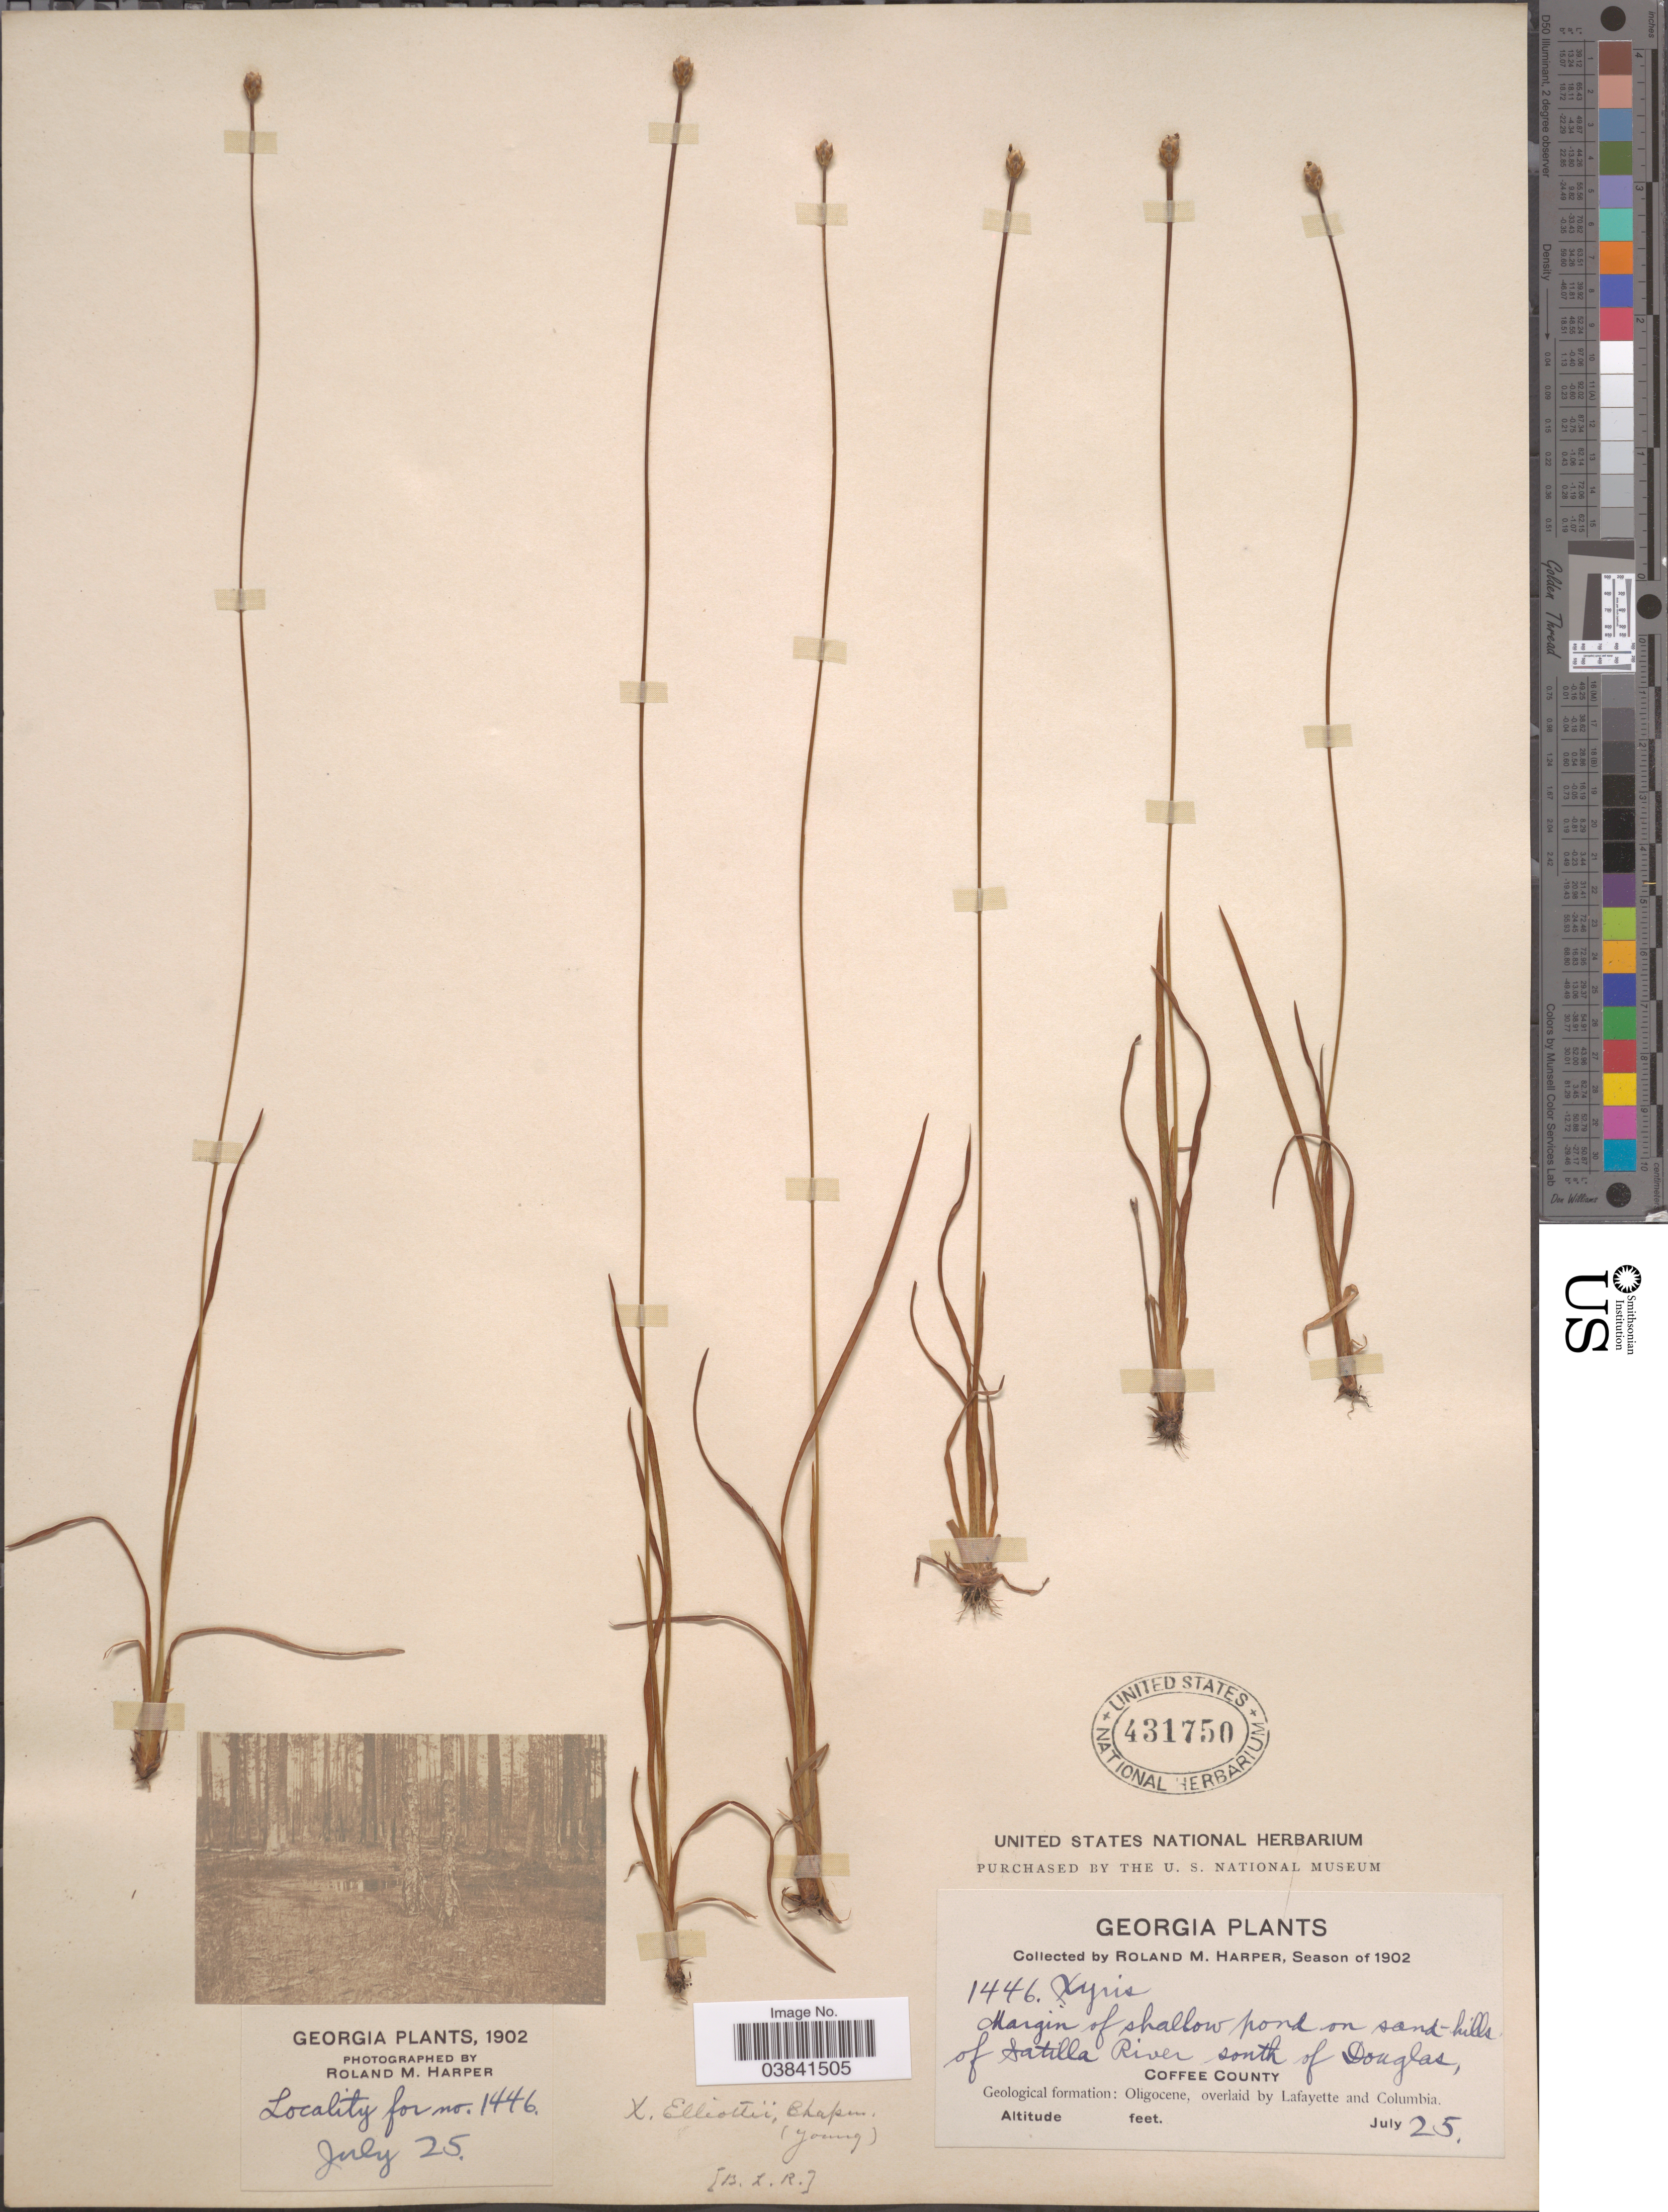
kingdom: Plantae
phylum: Tracheophyta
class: Liliopsida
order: Poales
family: Xyridaceae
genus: Xyris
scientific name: Xyris elliottii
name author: Chapm.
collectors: R. M. Harper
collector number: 1446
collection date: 1902-07-25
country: United States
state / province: Georgia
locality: Margin of shallow pond on sand-hills of Satilla River south of Douglas, Coffee County. Geological formation: Oligocene, overlaid by Lafayettte and Columbia.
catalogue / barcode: US 431750